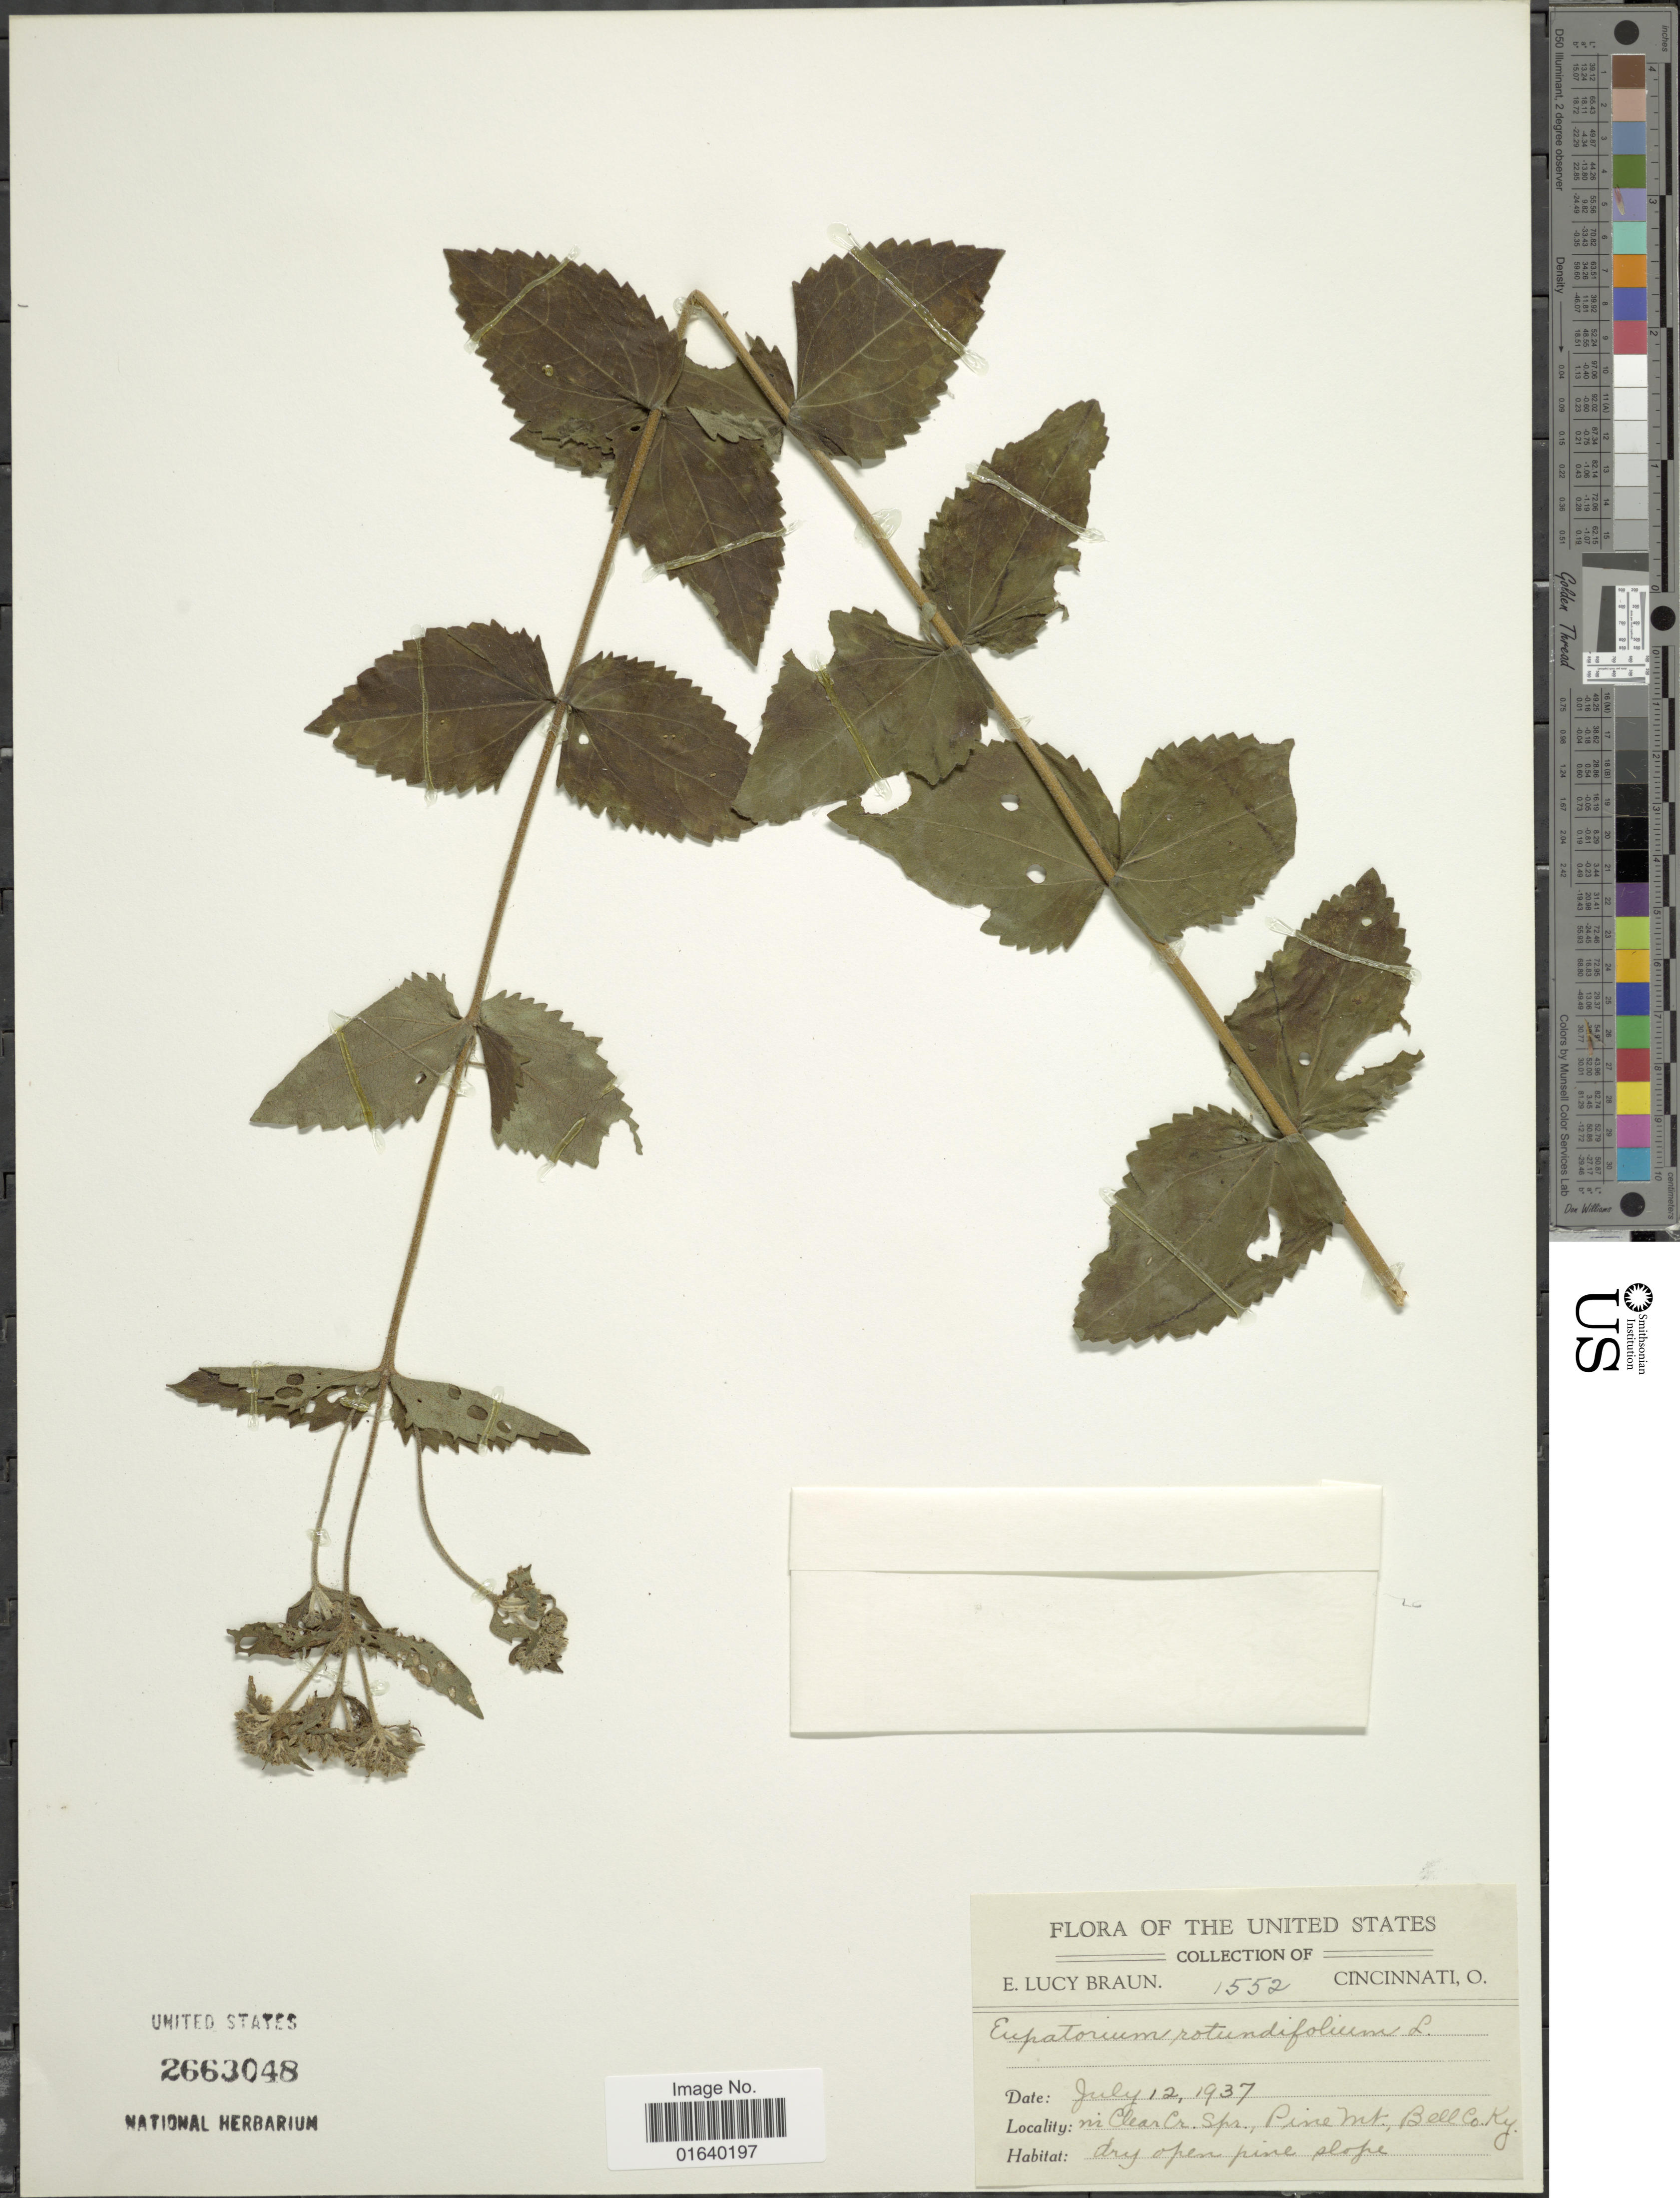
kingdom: Plantae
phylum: Tracheophyta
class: Magnoliopsida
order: Asterales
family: Asteraceae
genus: Eupatorium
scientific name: Eupatorium rotundifolium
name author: L.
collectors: E. L. Braun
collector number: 1552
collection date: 1937-07-12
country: United States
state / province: Kentucky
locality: The United States, mr Clear Cr Spr., Pine Mt., Bell Co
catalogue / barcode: US 2663048